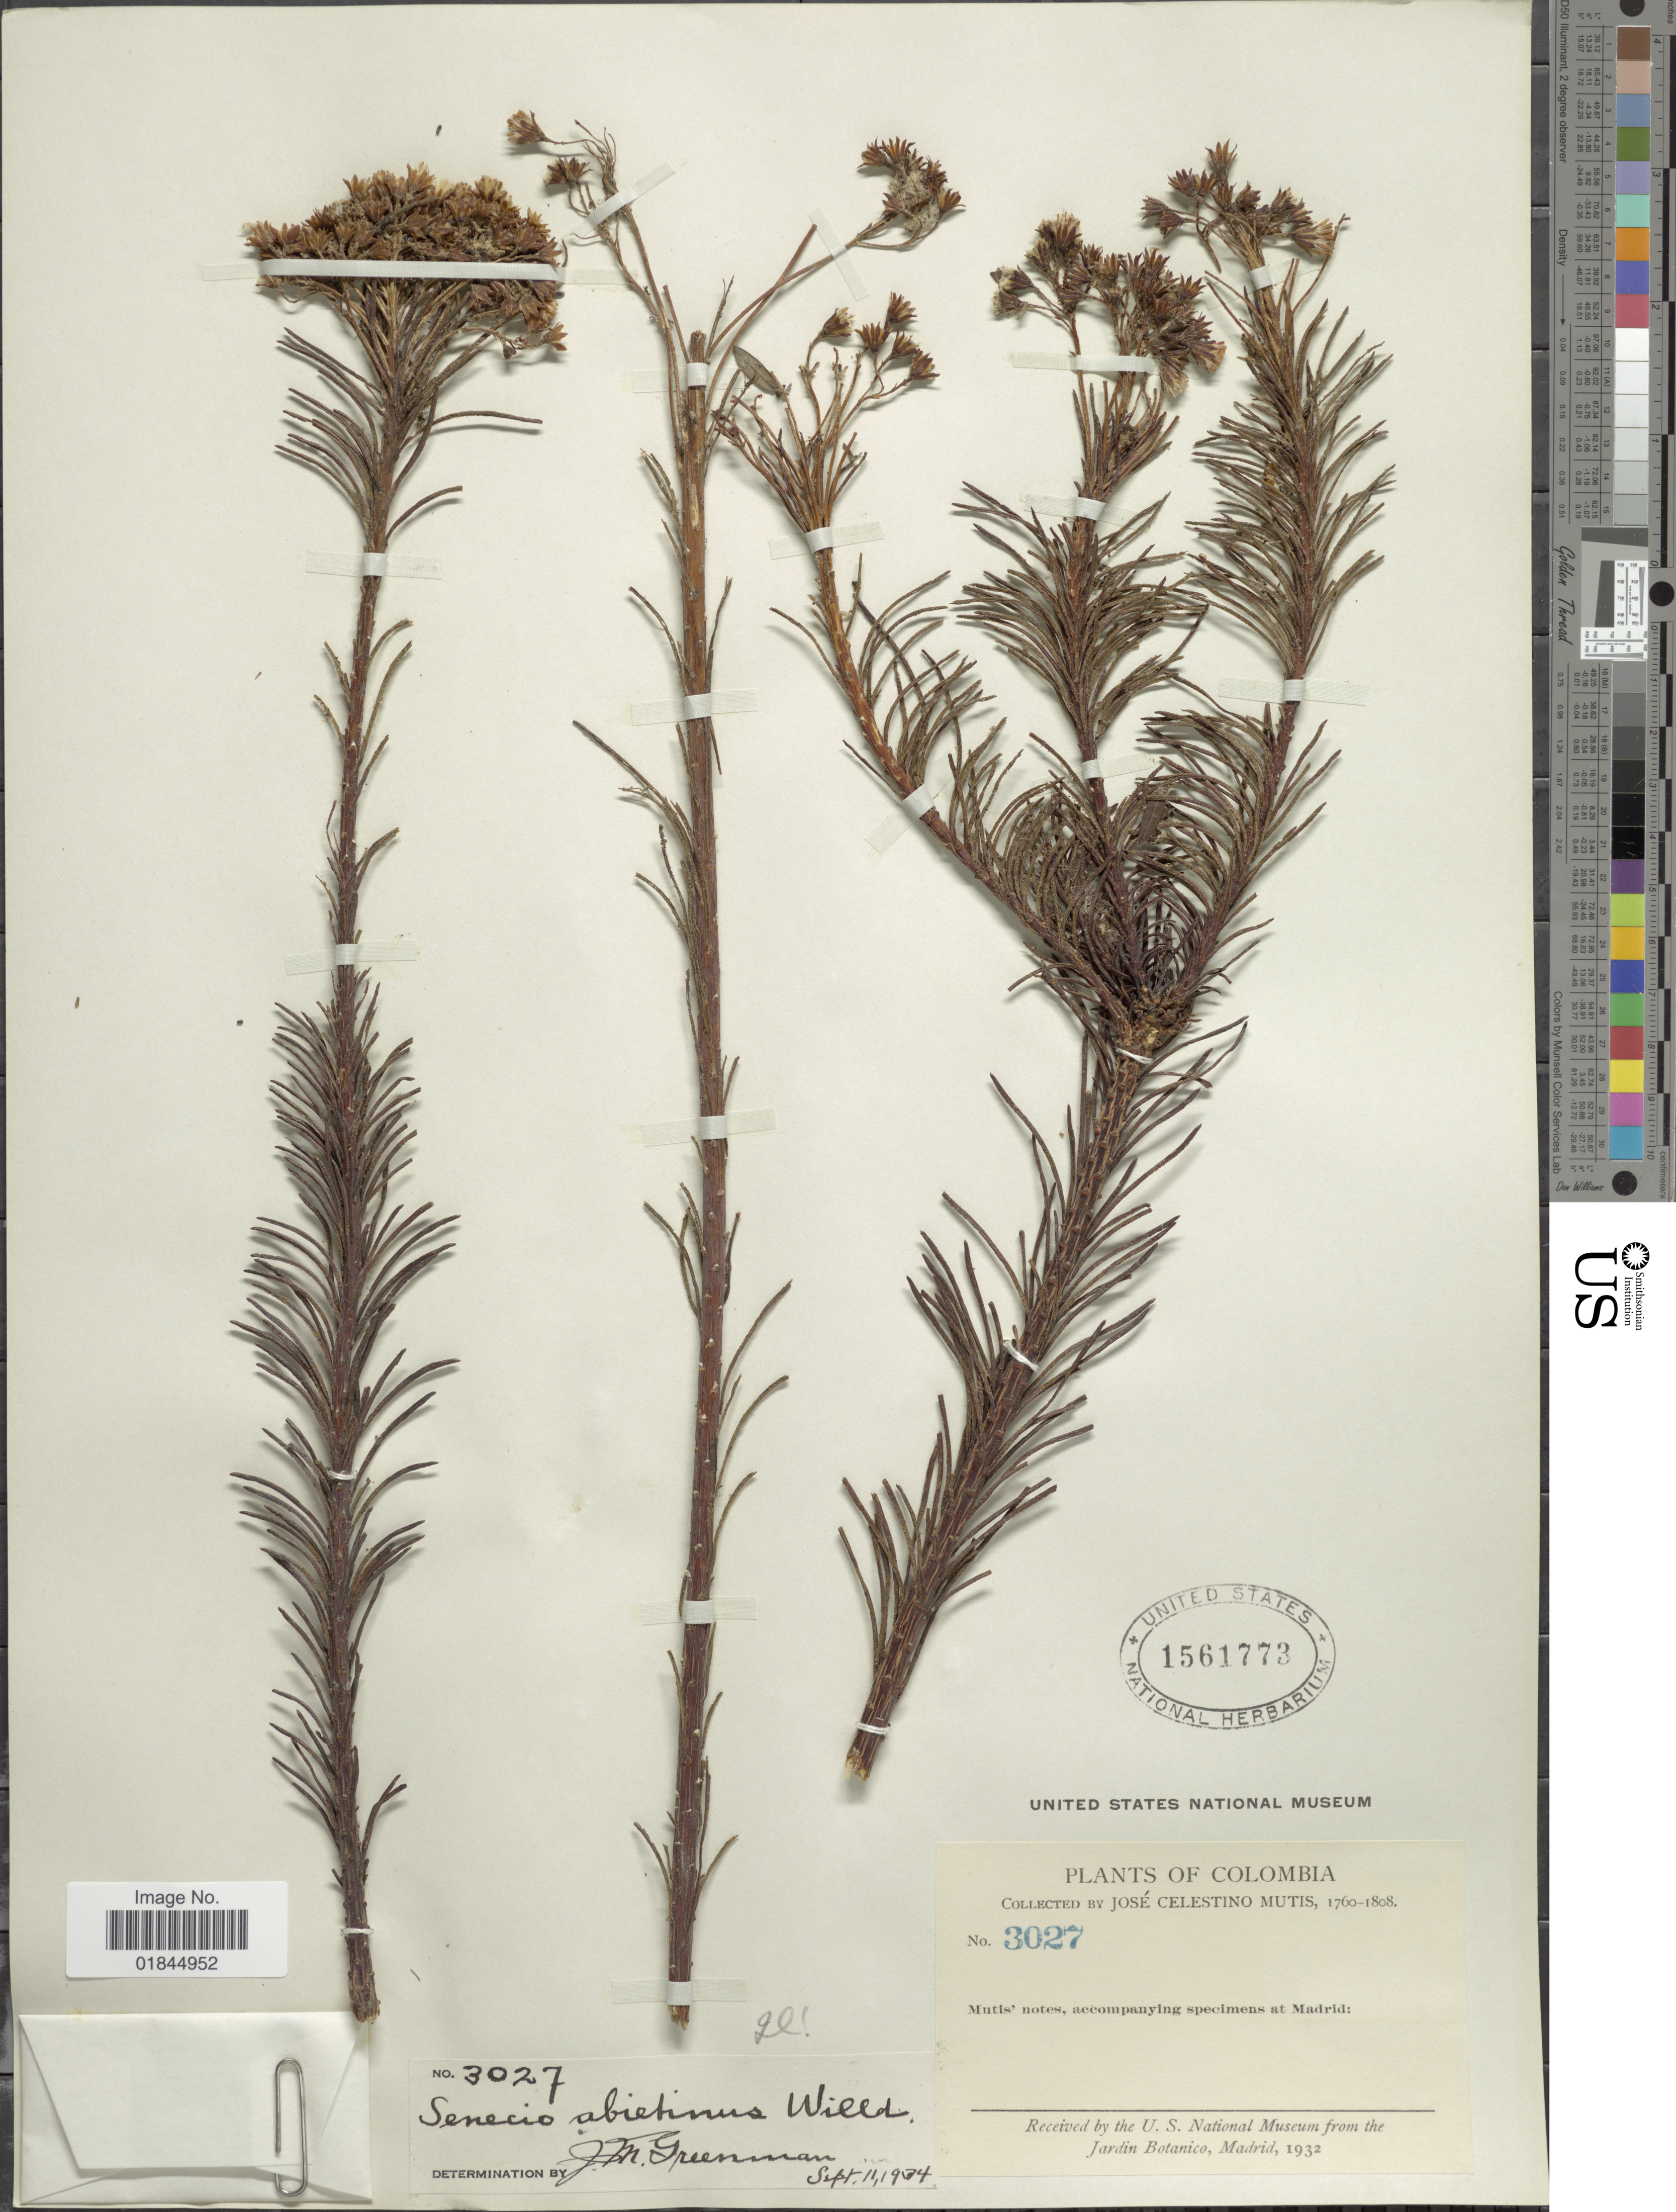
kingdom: Plantae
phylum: Tracheophyta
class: Magnoliopsida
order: Asterales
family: Asteraceae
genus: Pentacalia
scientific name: Pentacalia abietina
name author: (Willd. ex Wedd.) Cuatrec.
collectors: J. C. B. Mutis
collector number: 3027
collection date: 1760/1808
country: Colombia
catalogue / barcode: US 1561773